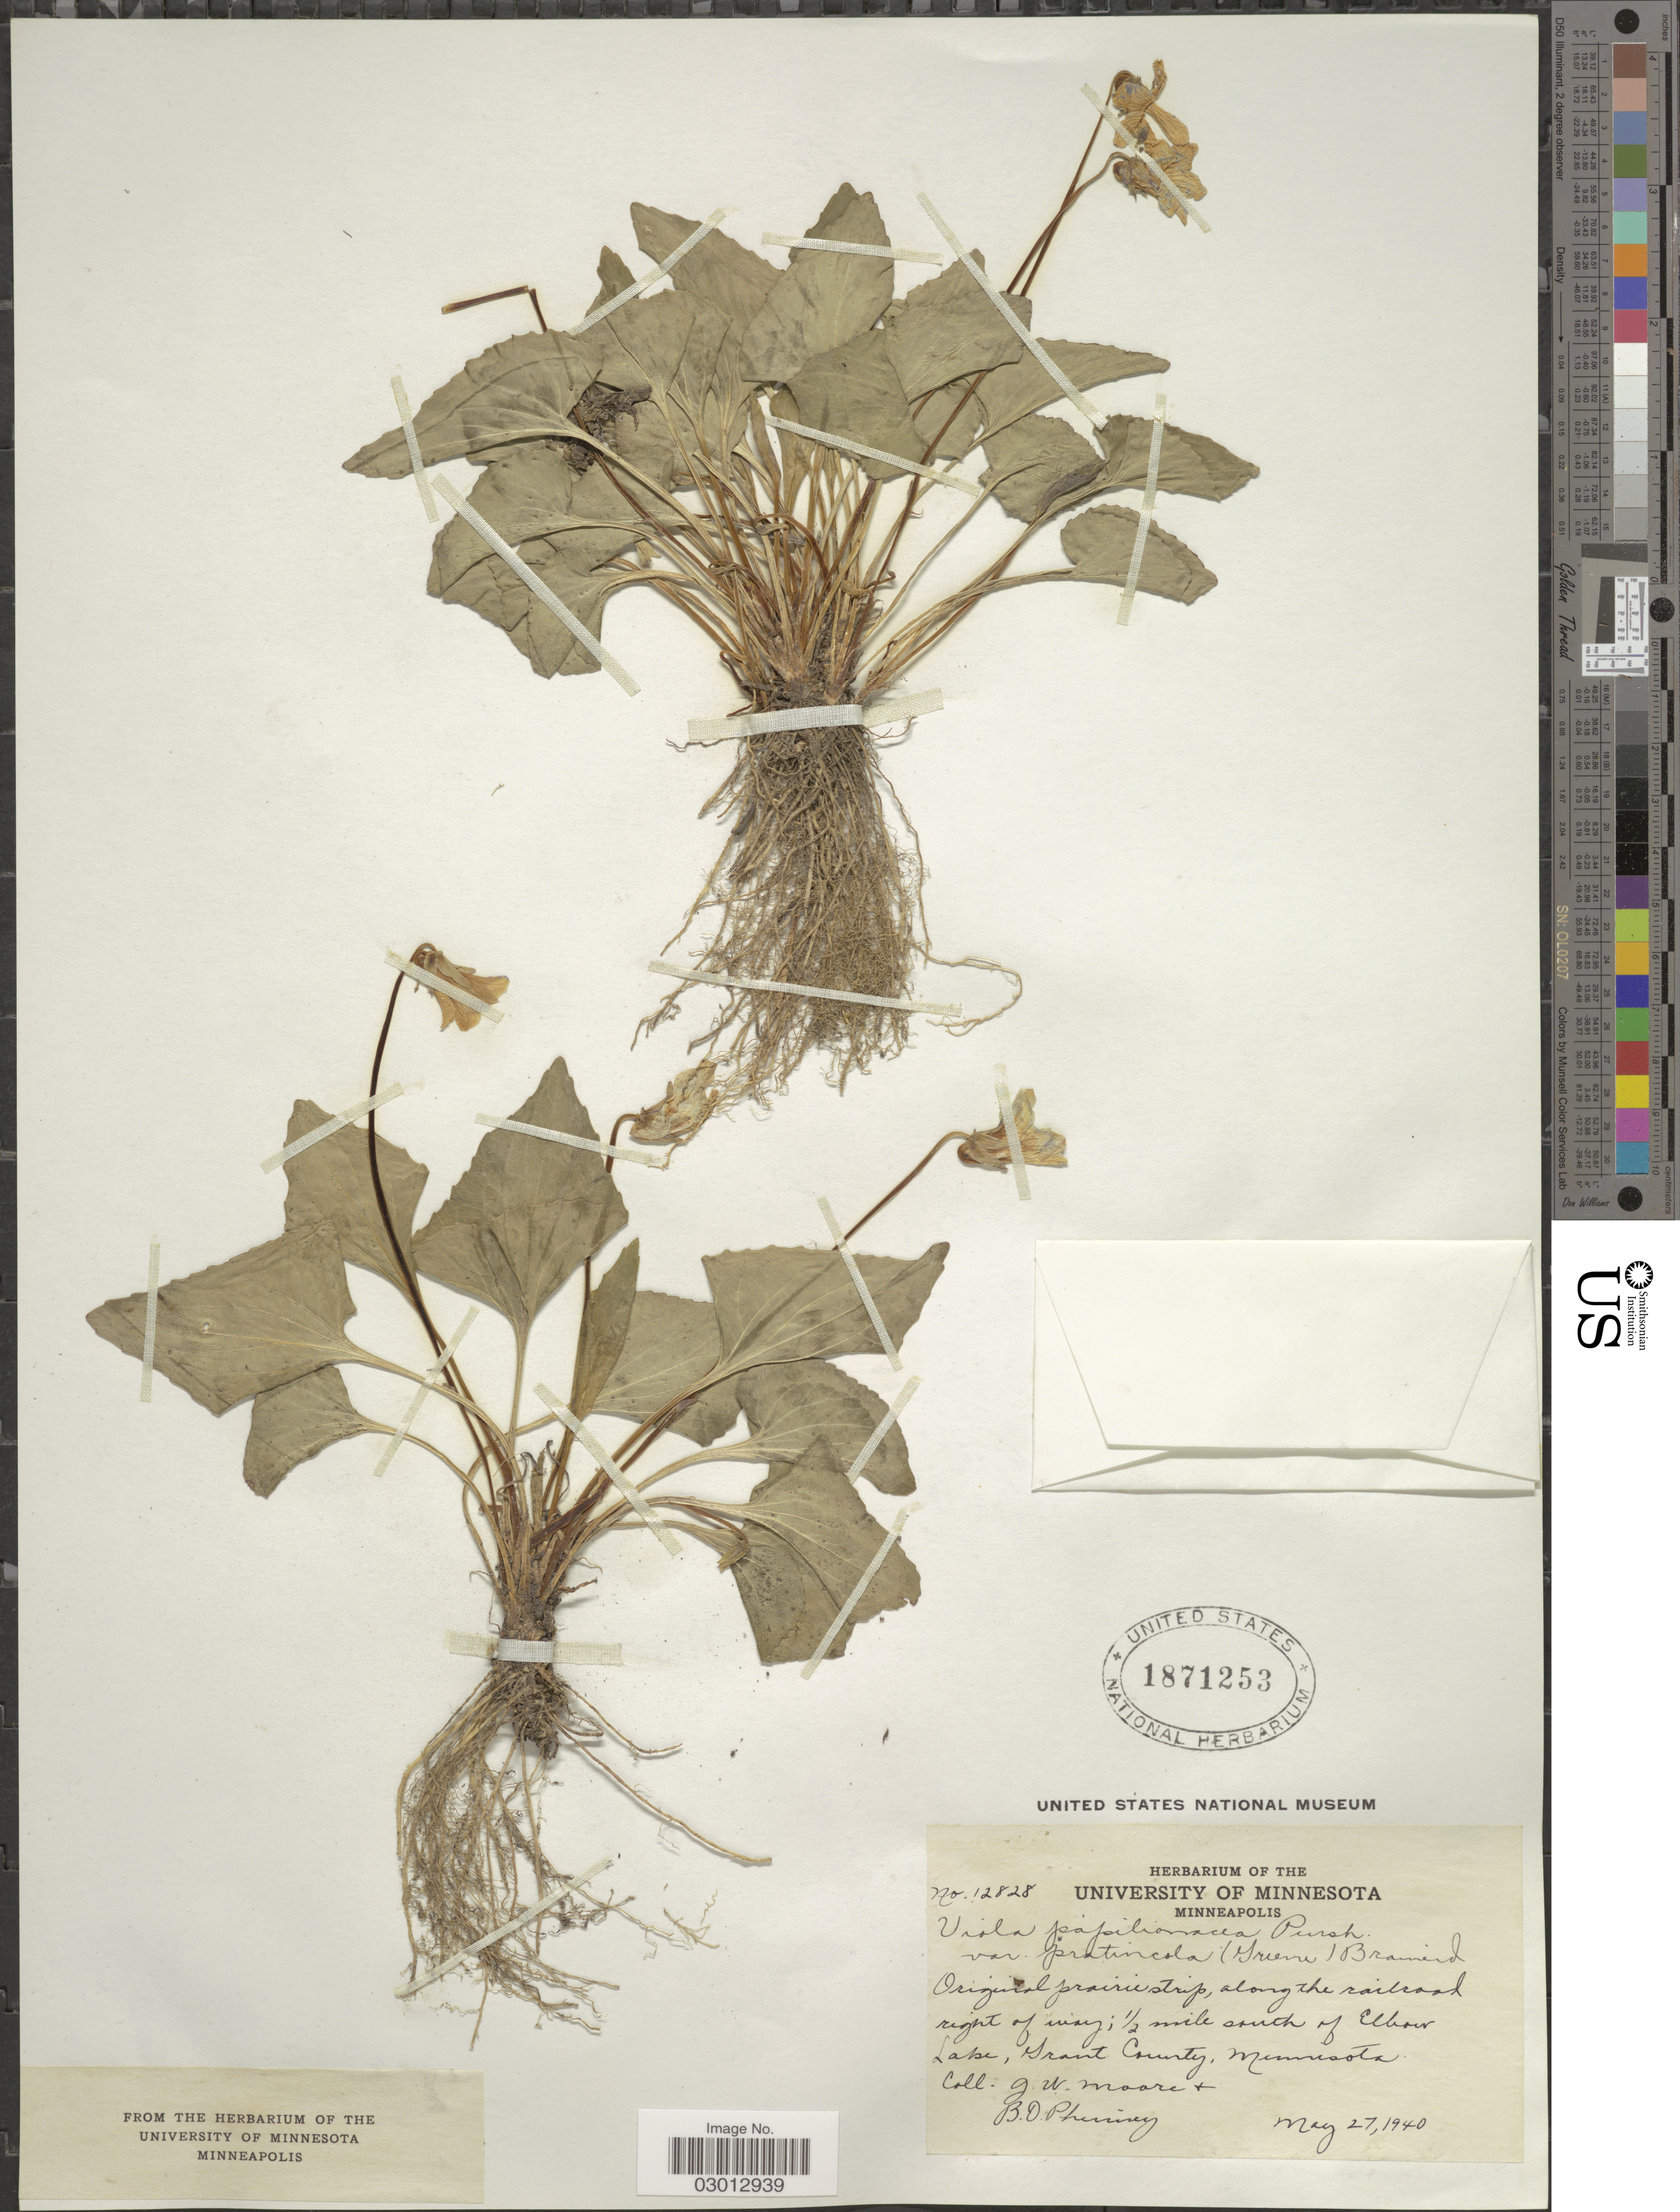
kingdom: Plantae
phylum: Tracheophyta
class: Magnoliopsida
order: Malpighiales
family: Violaceae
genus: Viola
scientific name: Viola papilionacea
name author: Pursh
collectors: G. Moore & B. Phinney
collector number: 12828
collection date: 1940-05-27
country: United States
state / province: Minnesota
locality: ½ mile south of Elbow Lake, Grant County.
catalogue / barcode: US 1871253